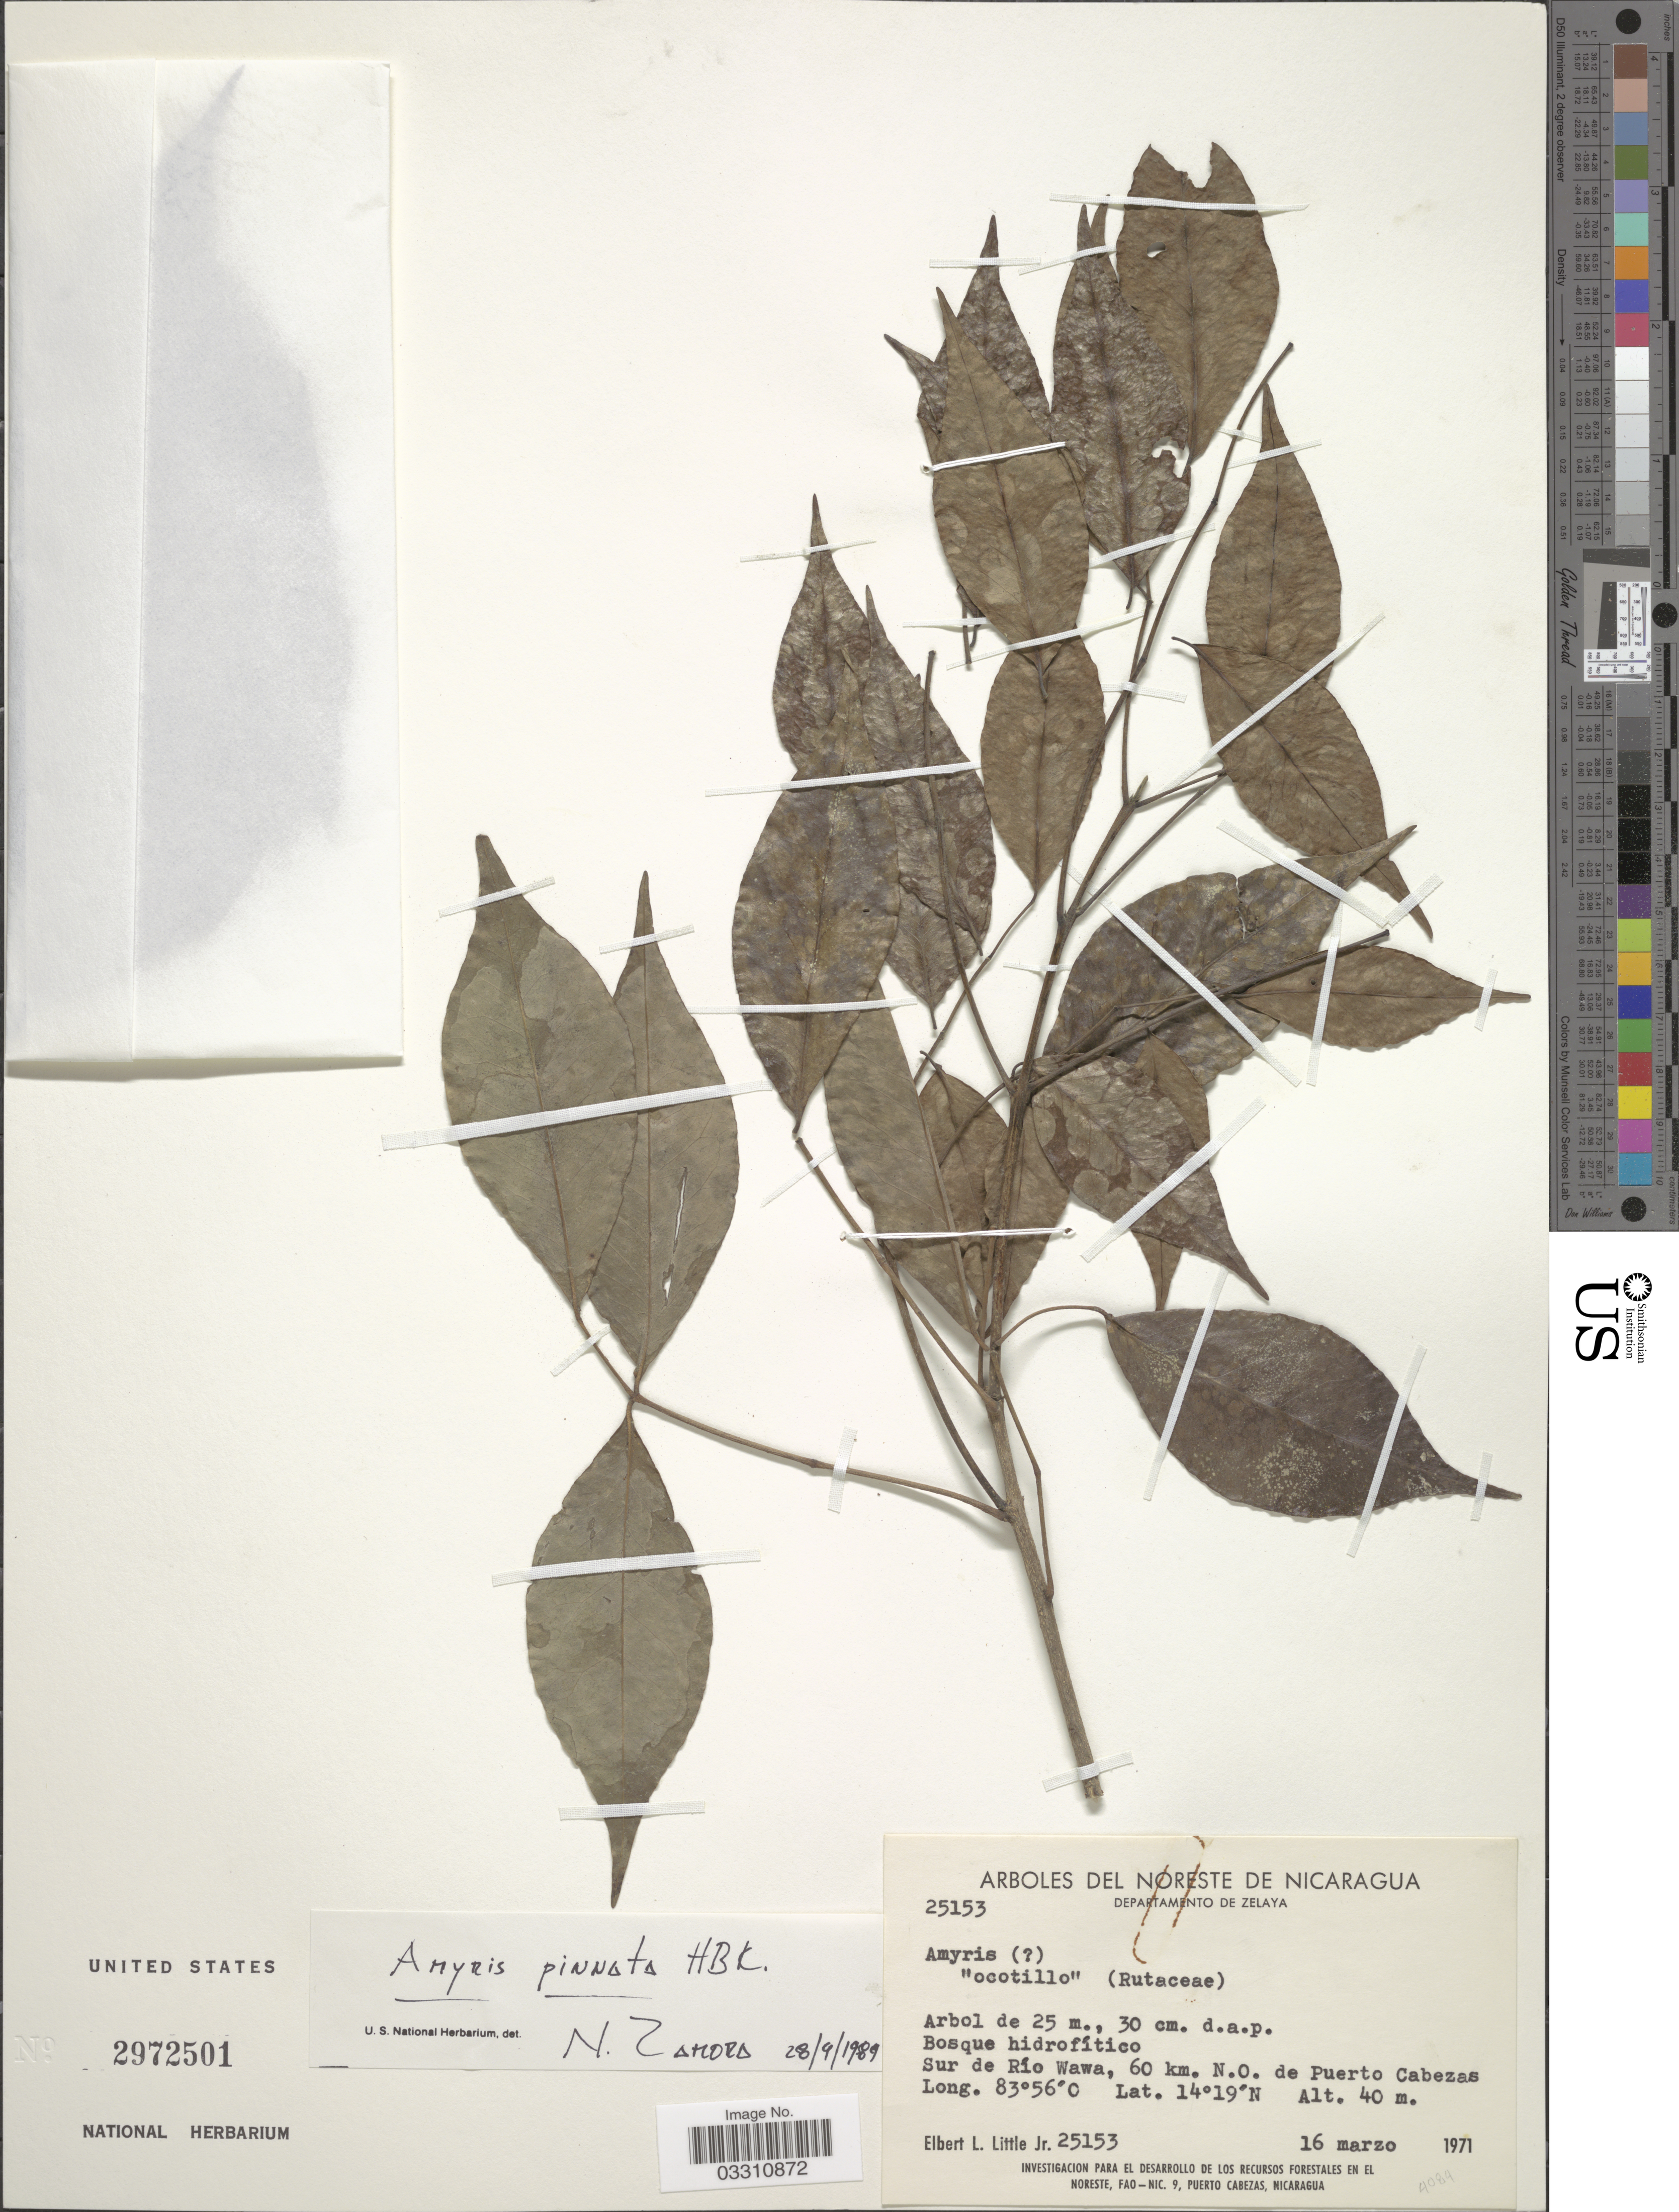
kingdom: Plantae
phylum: Tracheophyta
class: Magnoliopsida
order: Sapindales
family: Rutaceae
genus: Amyris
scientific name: Amyris pinnata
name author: Kunth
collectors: E. L. Little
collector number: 25153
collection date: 1971-03-16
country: Nicaragua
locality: Noreste de Nicaragua, Departamento de Zelaya, Sur de Río Wawa, 60 km. N.O. de Puerto Cabezas.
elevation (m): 40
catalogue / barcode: US 2972501